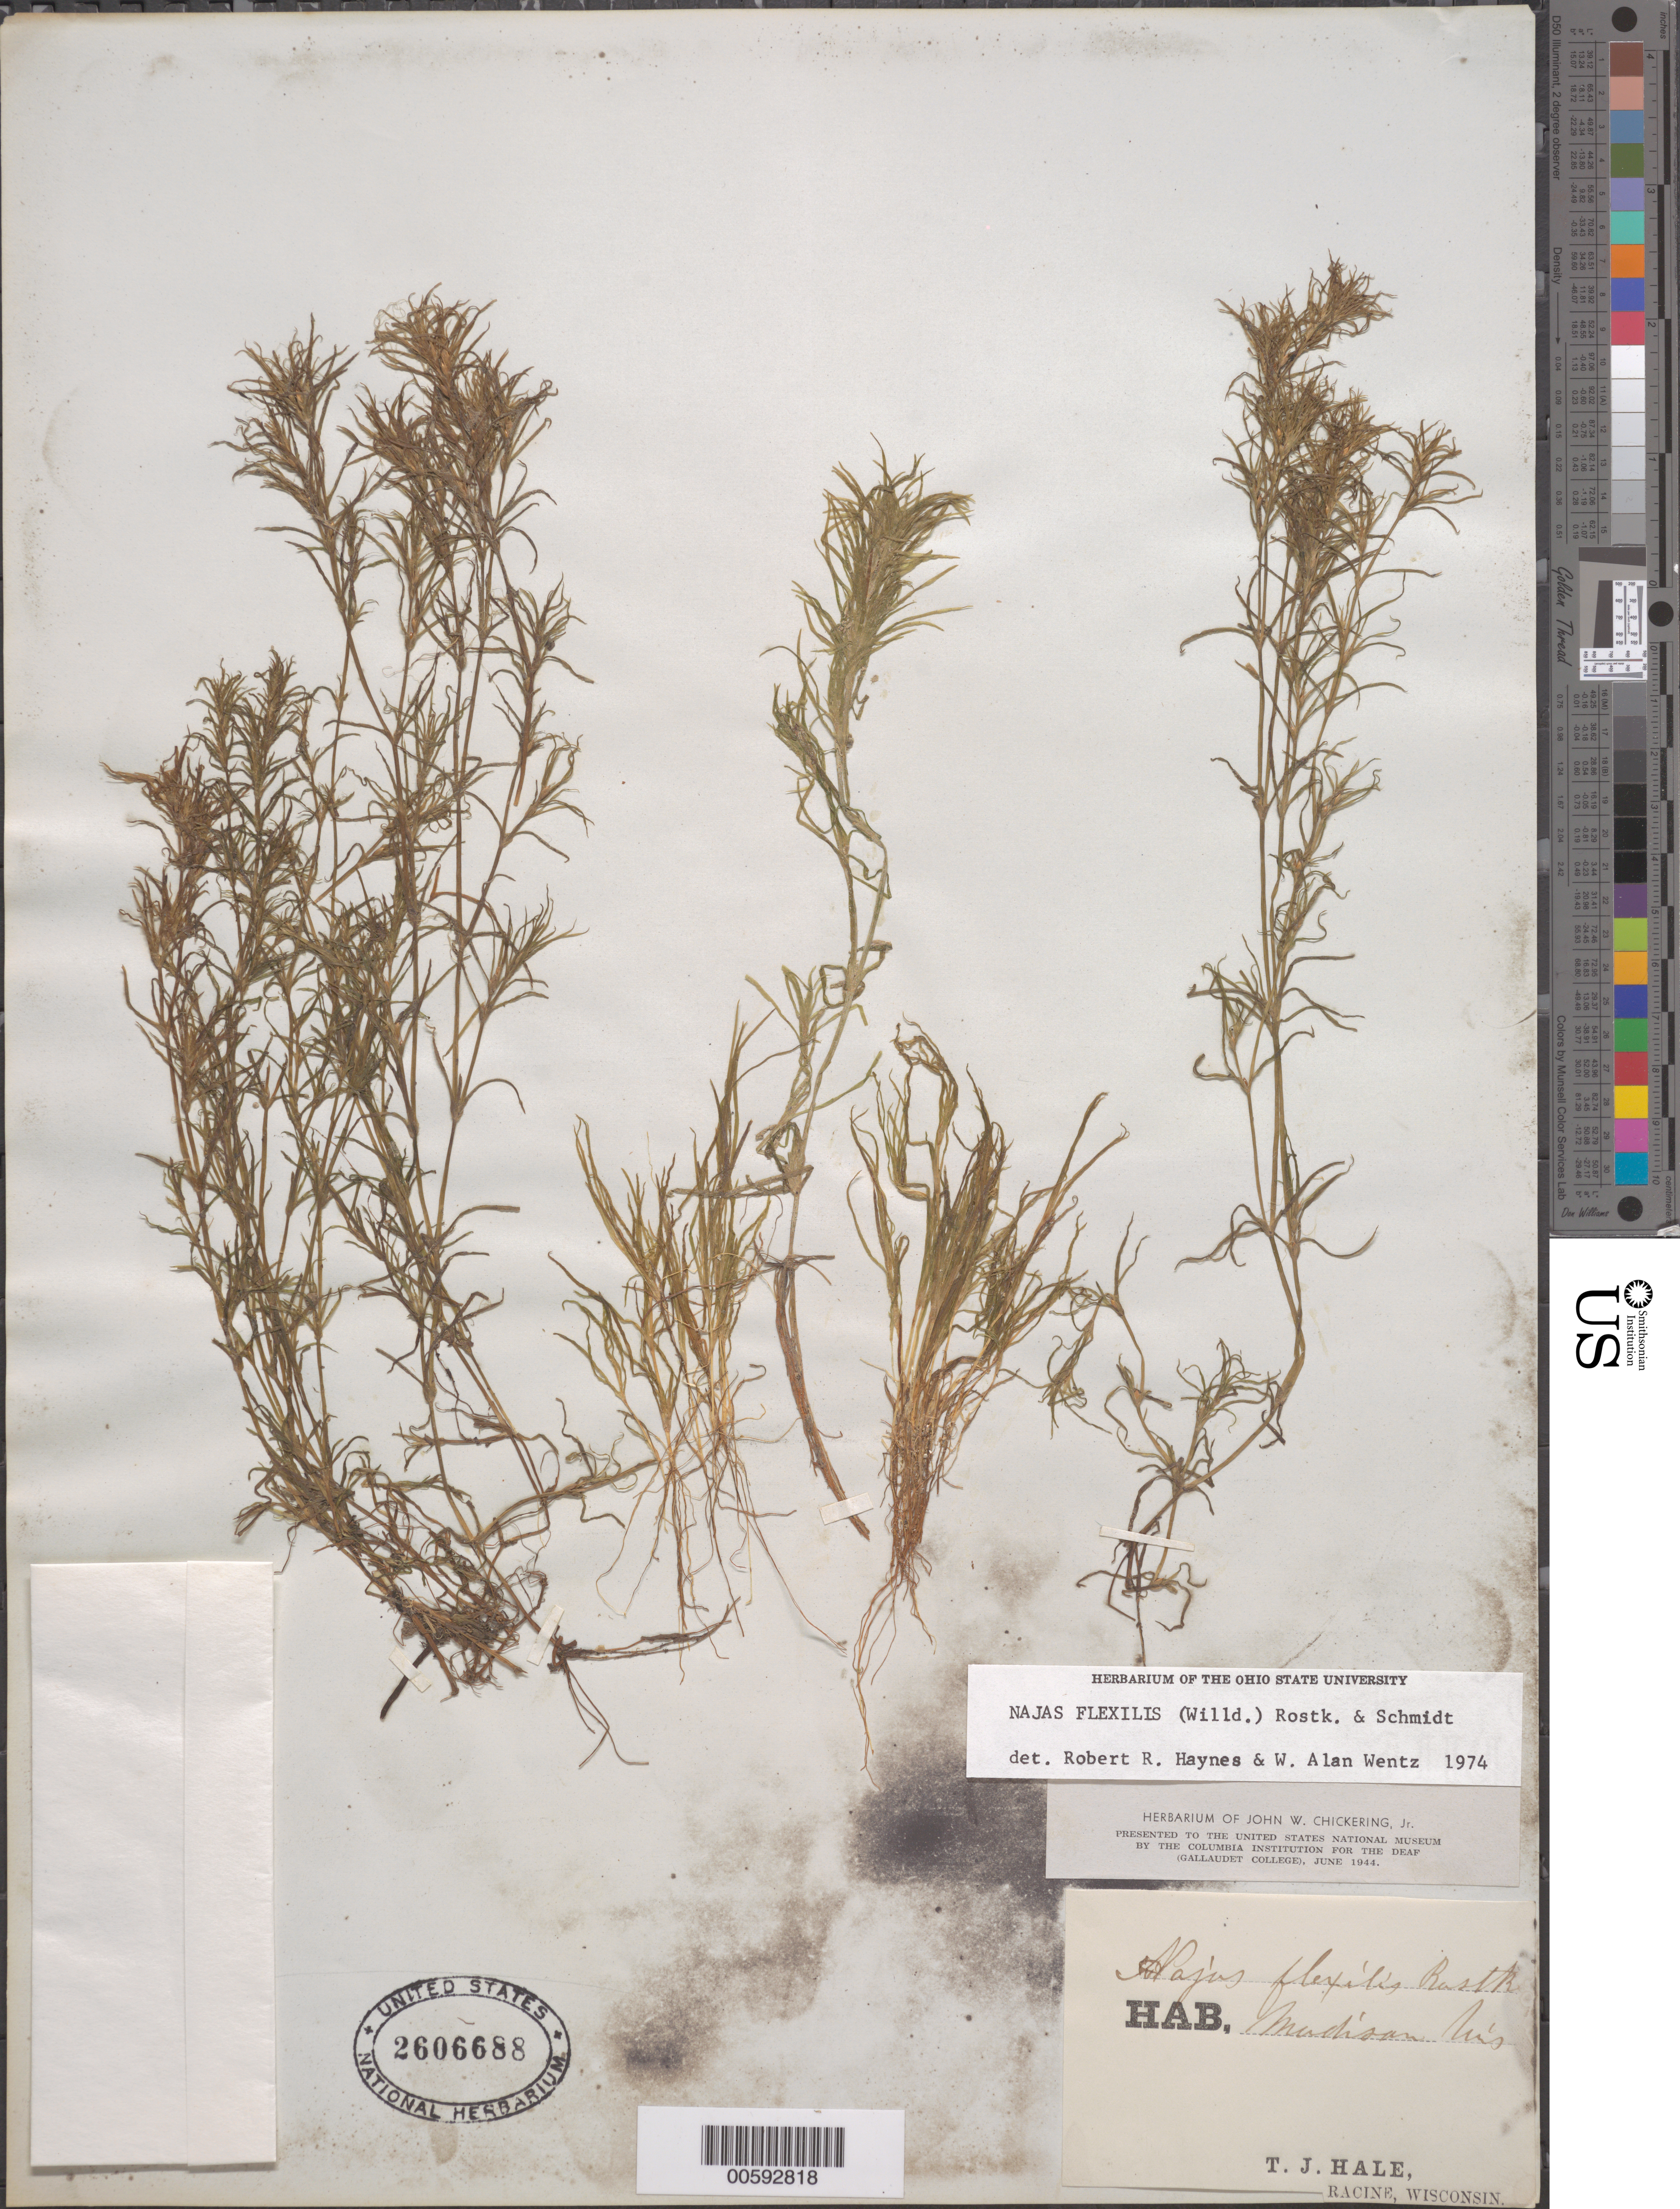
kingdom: Plantae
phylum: Tracheophyta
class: Liliopsida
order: Alismatales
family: Hydrocharitaceae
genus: Najas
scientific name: Najas flexilis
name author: (Willd.) Rostk. & Schmidt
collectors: T. Hale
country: United States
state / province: Wisconsin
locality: Racine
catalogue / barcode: US 2606688